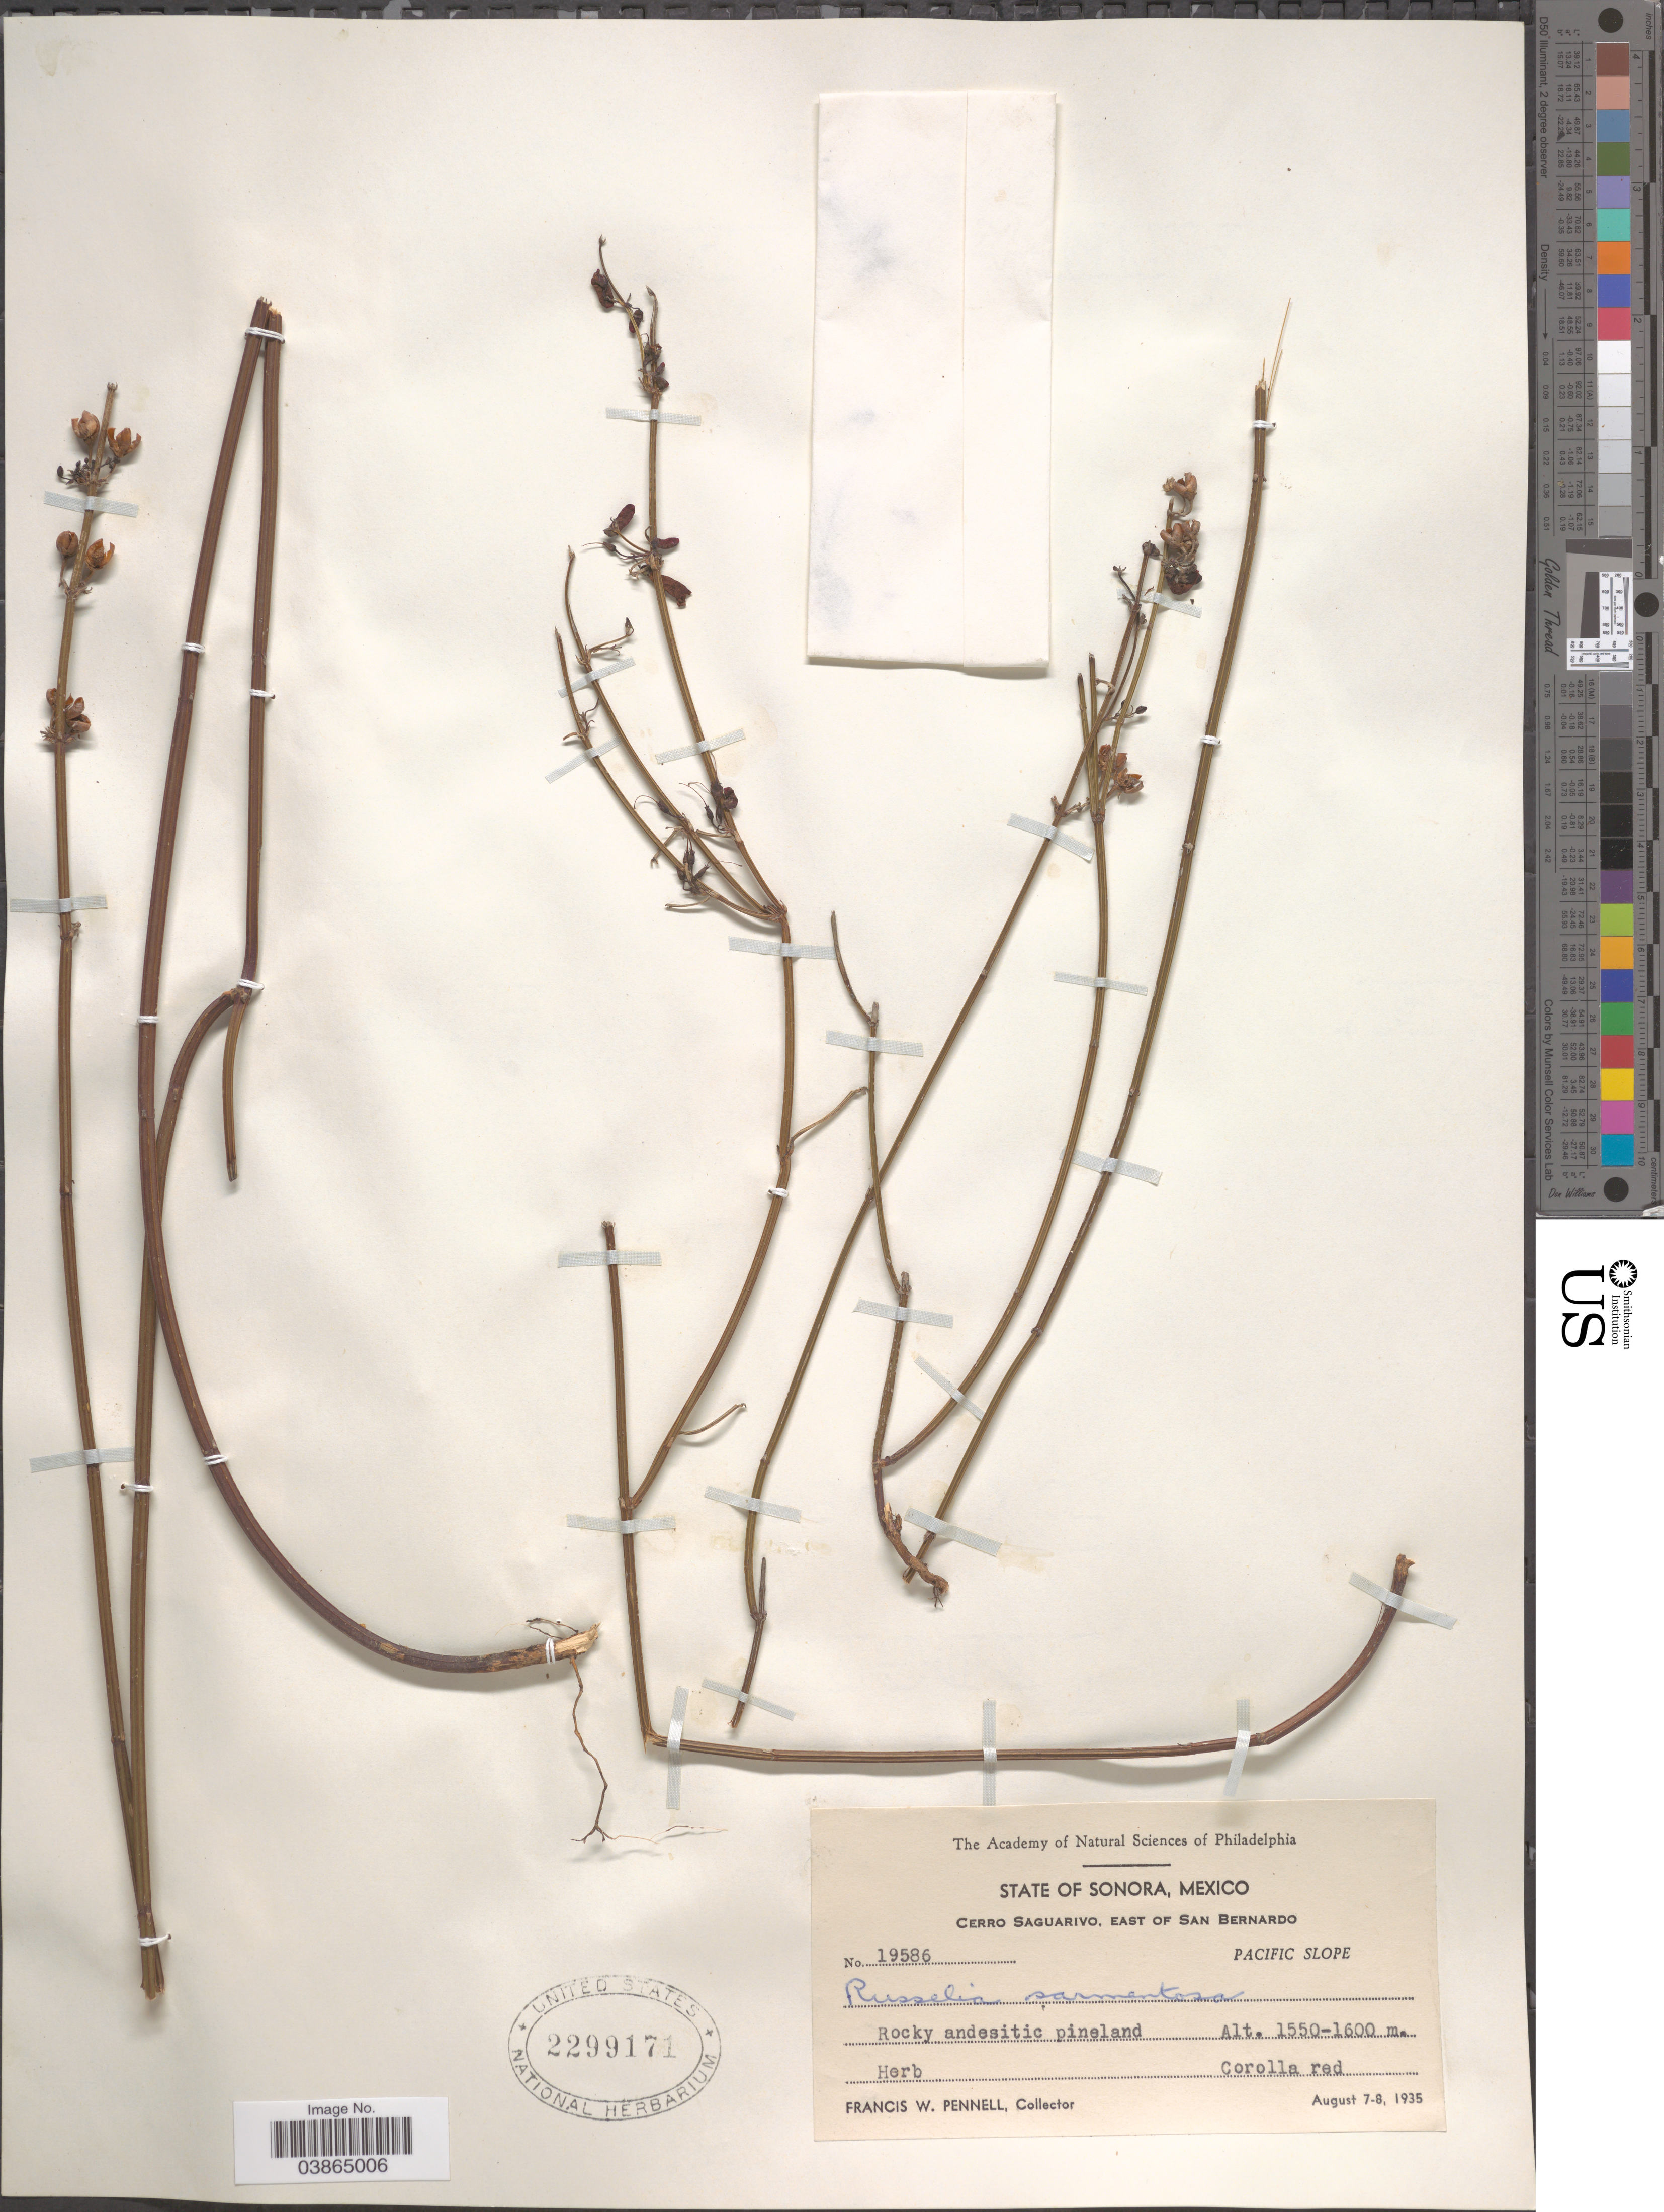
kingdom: Plantae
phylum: Tracheophyta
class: Magnoliopsida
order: Lamiales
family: Plantaginaceae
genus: Russelia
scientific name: Russelia sarmentosa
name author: Jacq.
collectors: F. W. Pennell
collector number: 19586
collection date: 1935-08-07/1935-08-08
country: Mexico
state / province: Sonora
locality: Cerro Saguarivo, East of San Bernardo. Pacific Slope. Rocky andesitic pineland.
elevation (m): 1550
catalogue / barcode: US 2299171